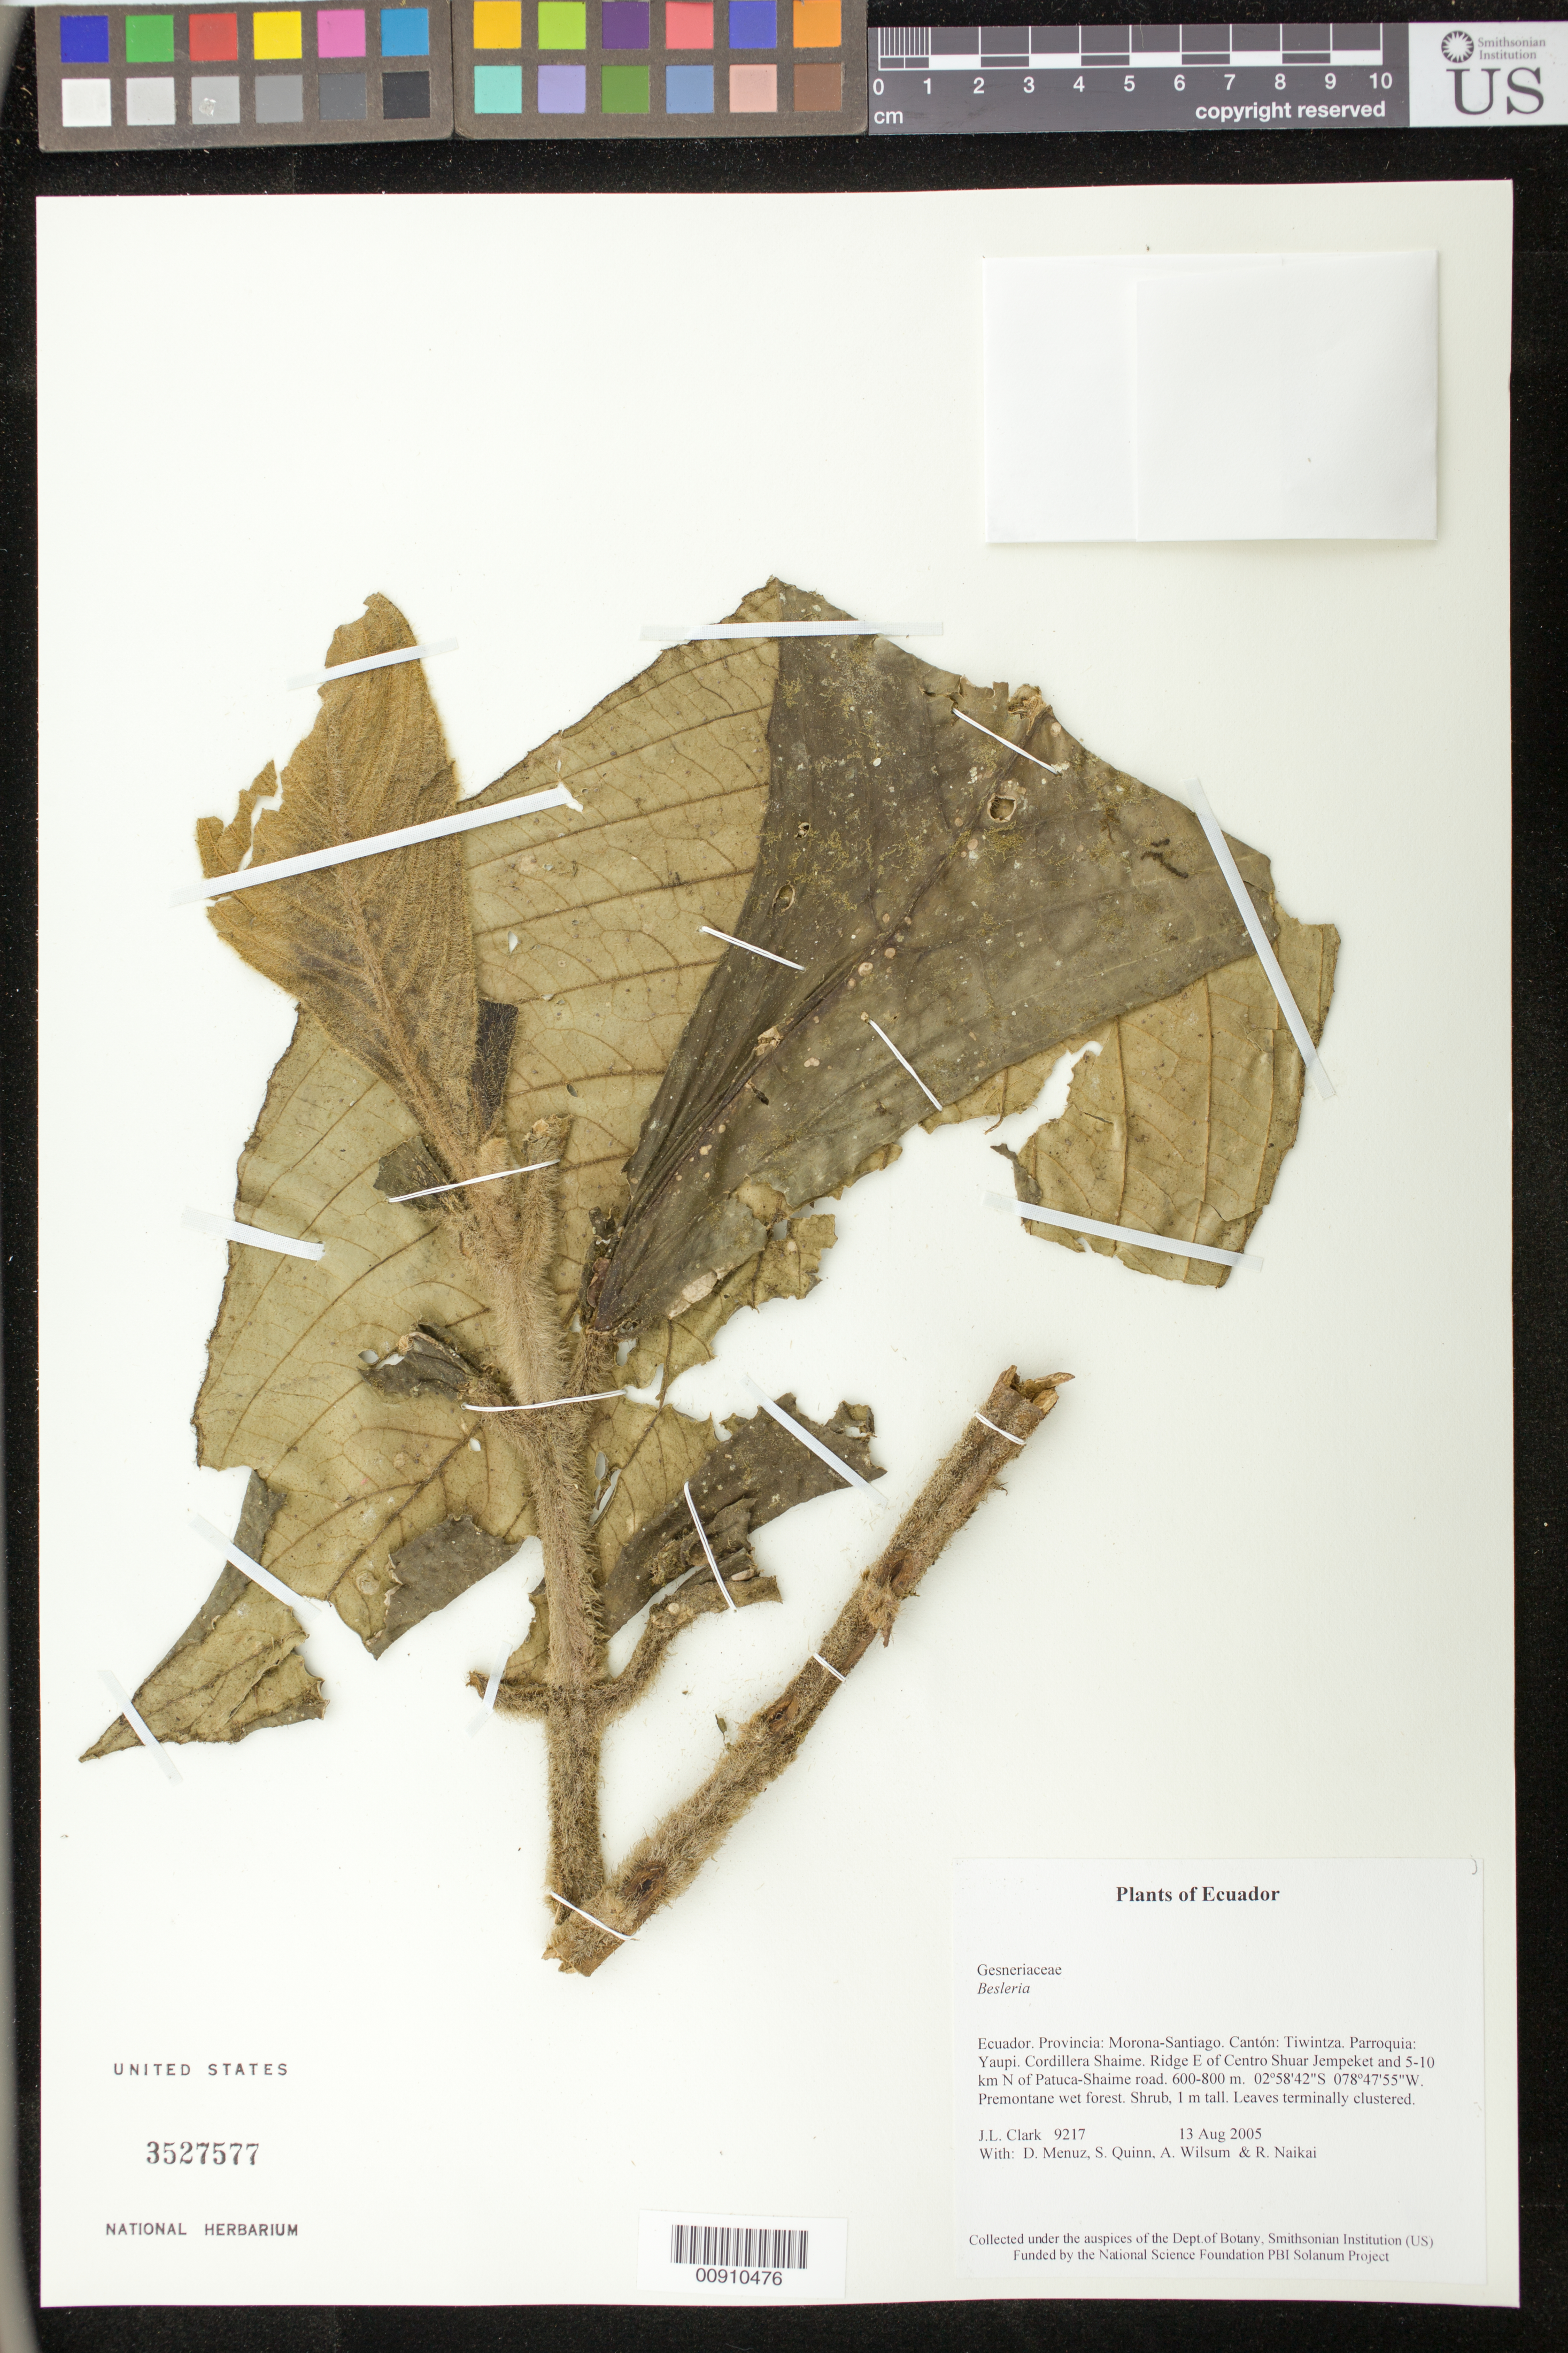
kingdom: Plantae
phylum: Tracheophyta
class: Magnoliopsida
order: Lamiales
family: Gesneriaceae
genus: Besleria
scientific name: Besleria sp.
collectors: J. L. Clark, D. Menuz, S. Quinn, A. Wilsum & R. Naikai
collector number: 9217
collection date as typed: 13 Aug 2005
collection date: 2005-08-13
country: Ecuador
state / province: Morona-Santiago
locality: Tiwintza. Parroquia: Yaupi. Cordillera Shaime. Ridge E of Centro Shuar Jempeket and 5-10 km N of Patuca-Shaime road.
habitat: Premontane wet forest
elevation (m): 600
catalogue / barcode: US 3527577